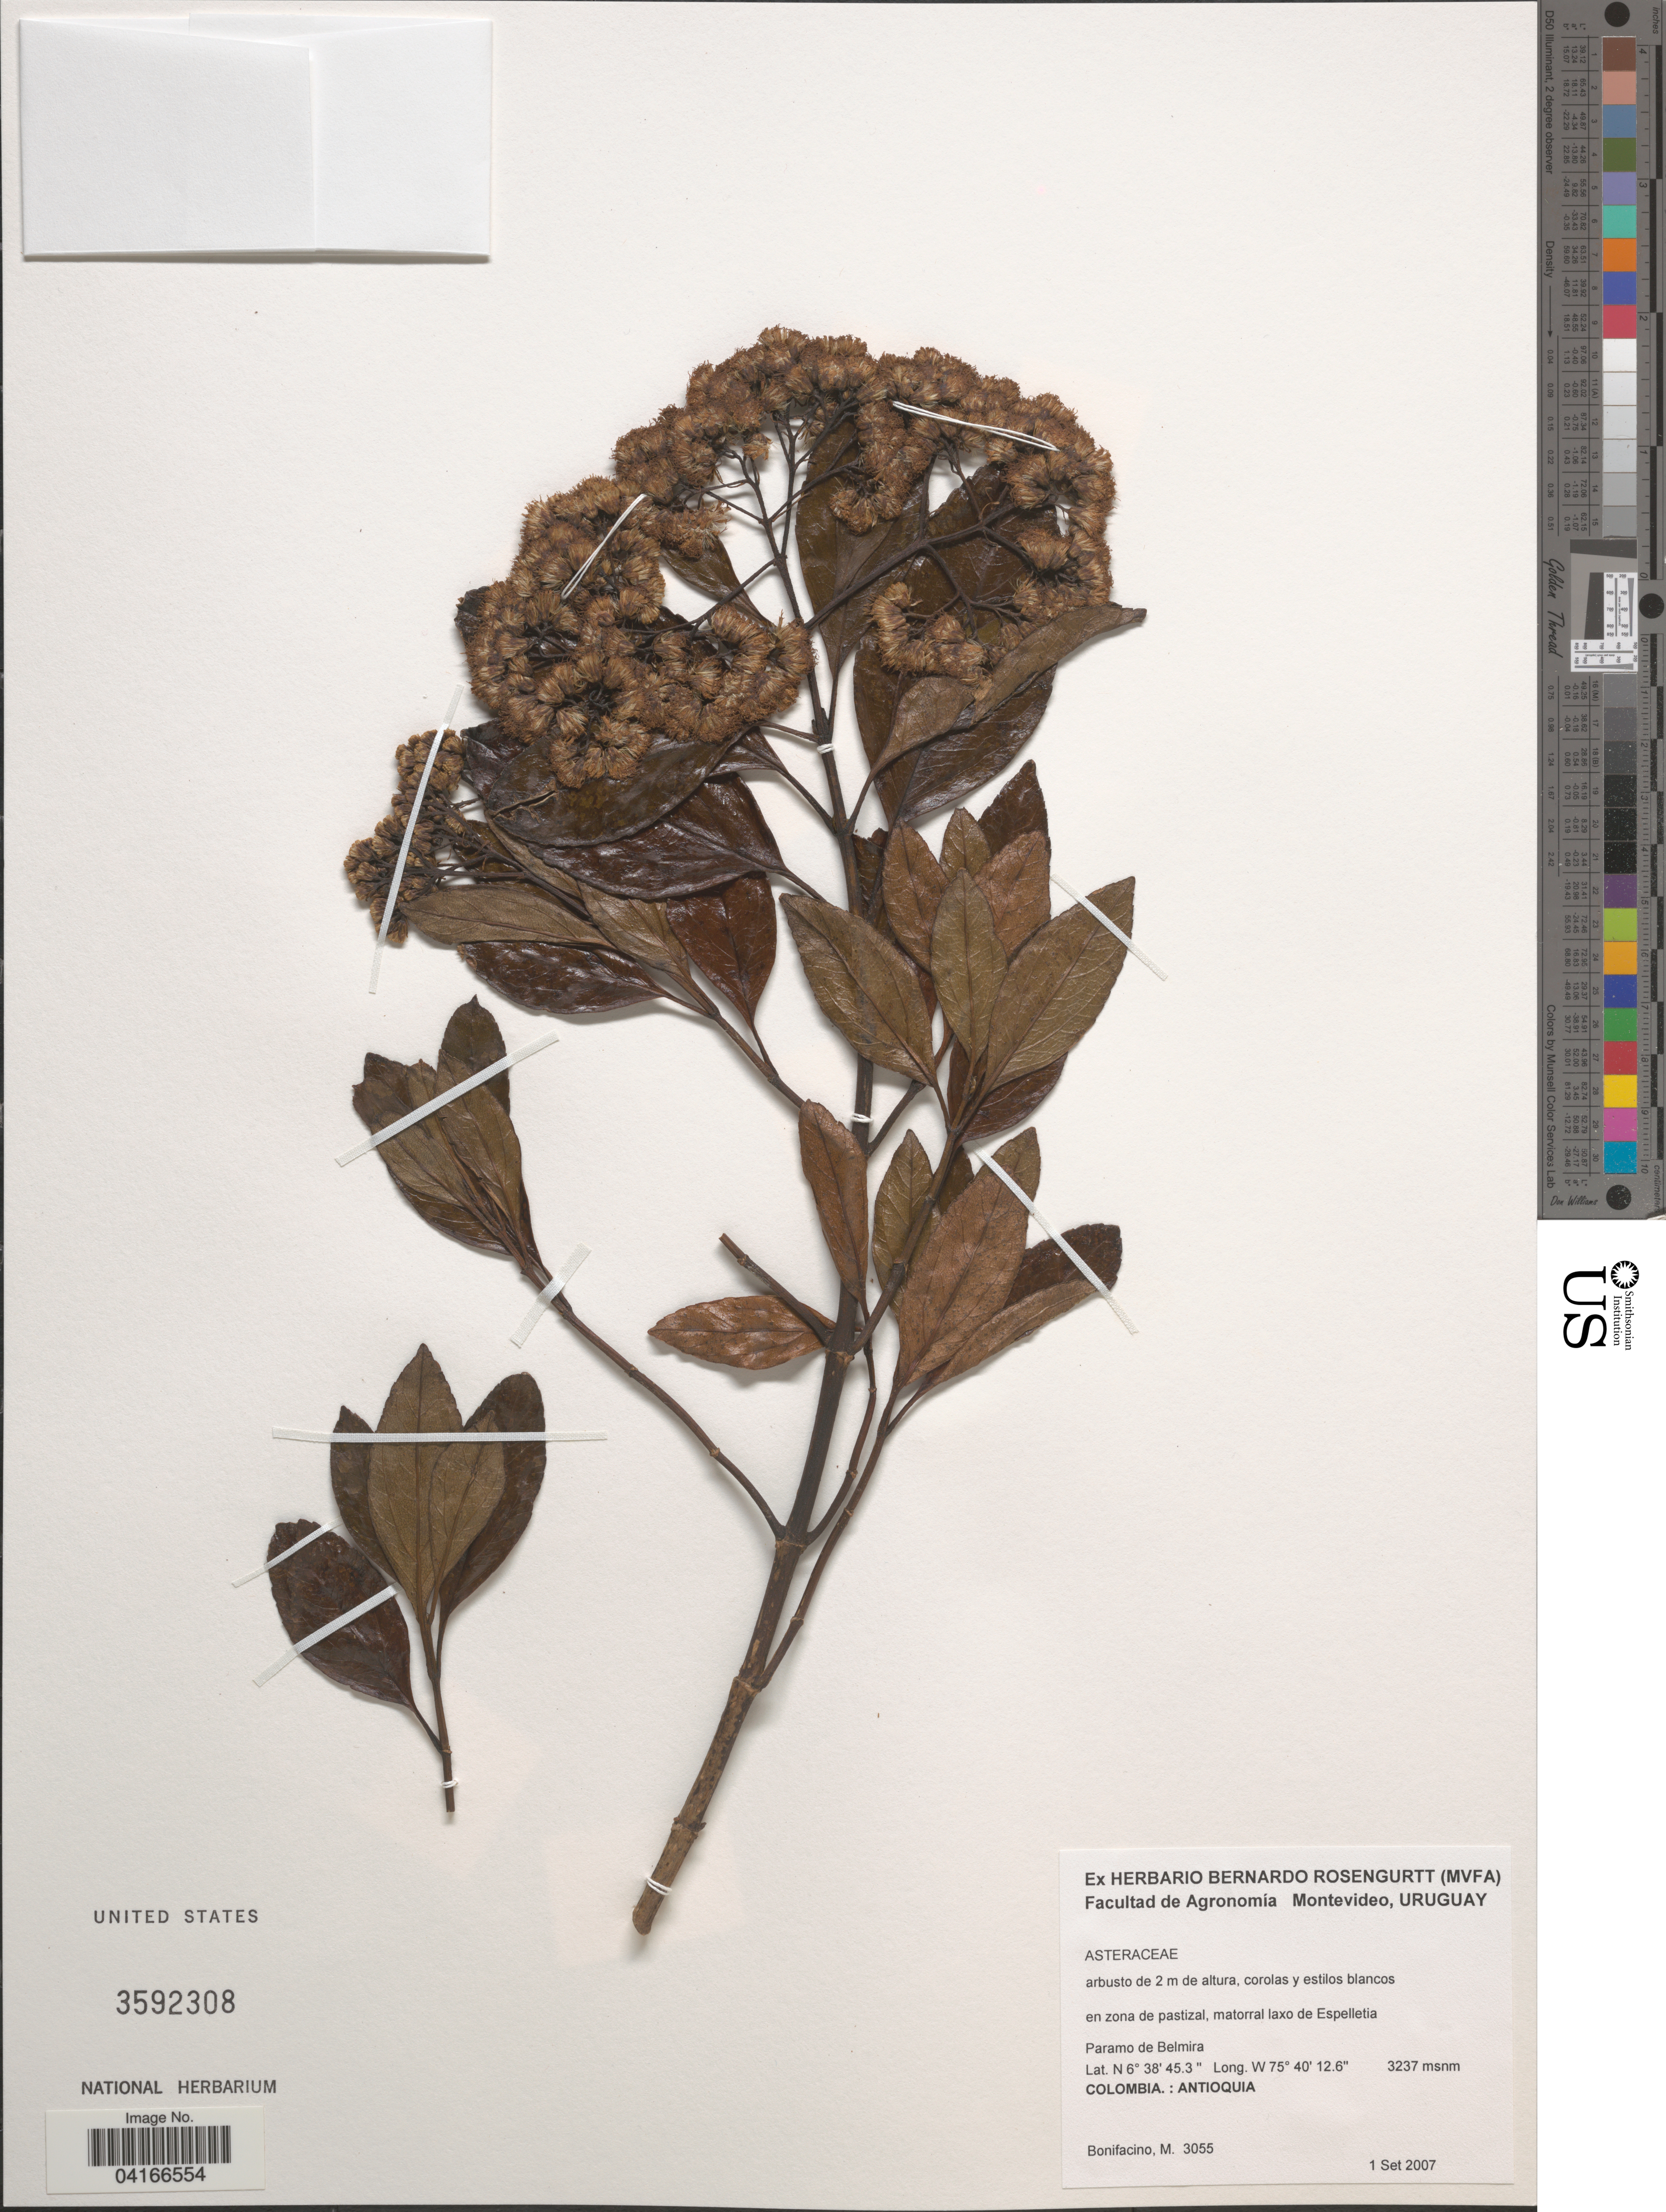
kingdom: Plantae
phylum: Tracheophyta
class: Magnoliopsida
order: Asterales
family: Asteraceae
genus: Ageratina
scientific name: Ageratina sp.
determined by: Ávila C., Fabio Andrés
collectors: M. Bonifacino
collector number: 3055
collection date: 2007-09-01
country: Colombia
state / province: Antioquia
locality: Paramo de Belmira.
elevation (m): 3237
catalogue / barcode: US 3592308